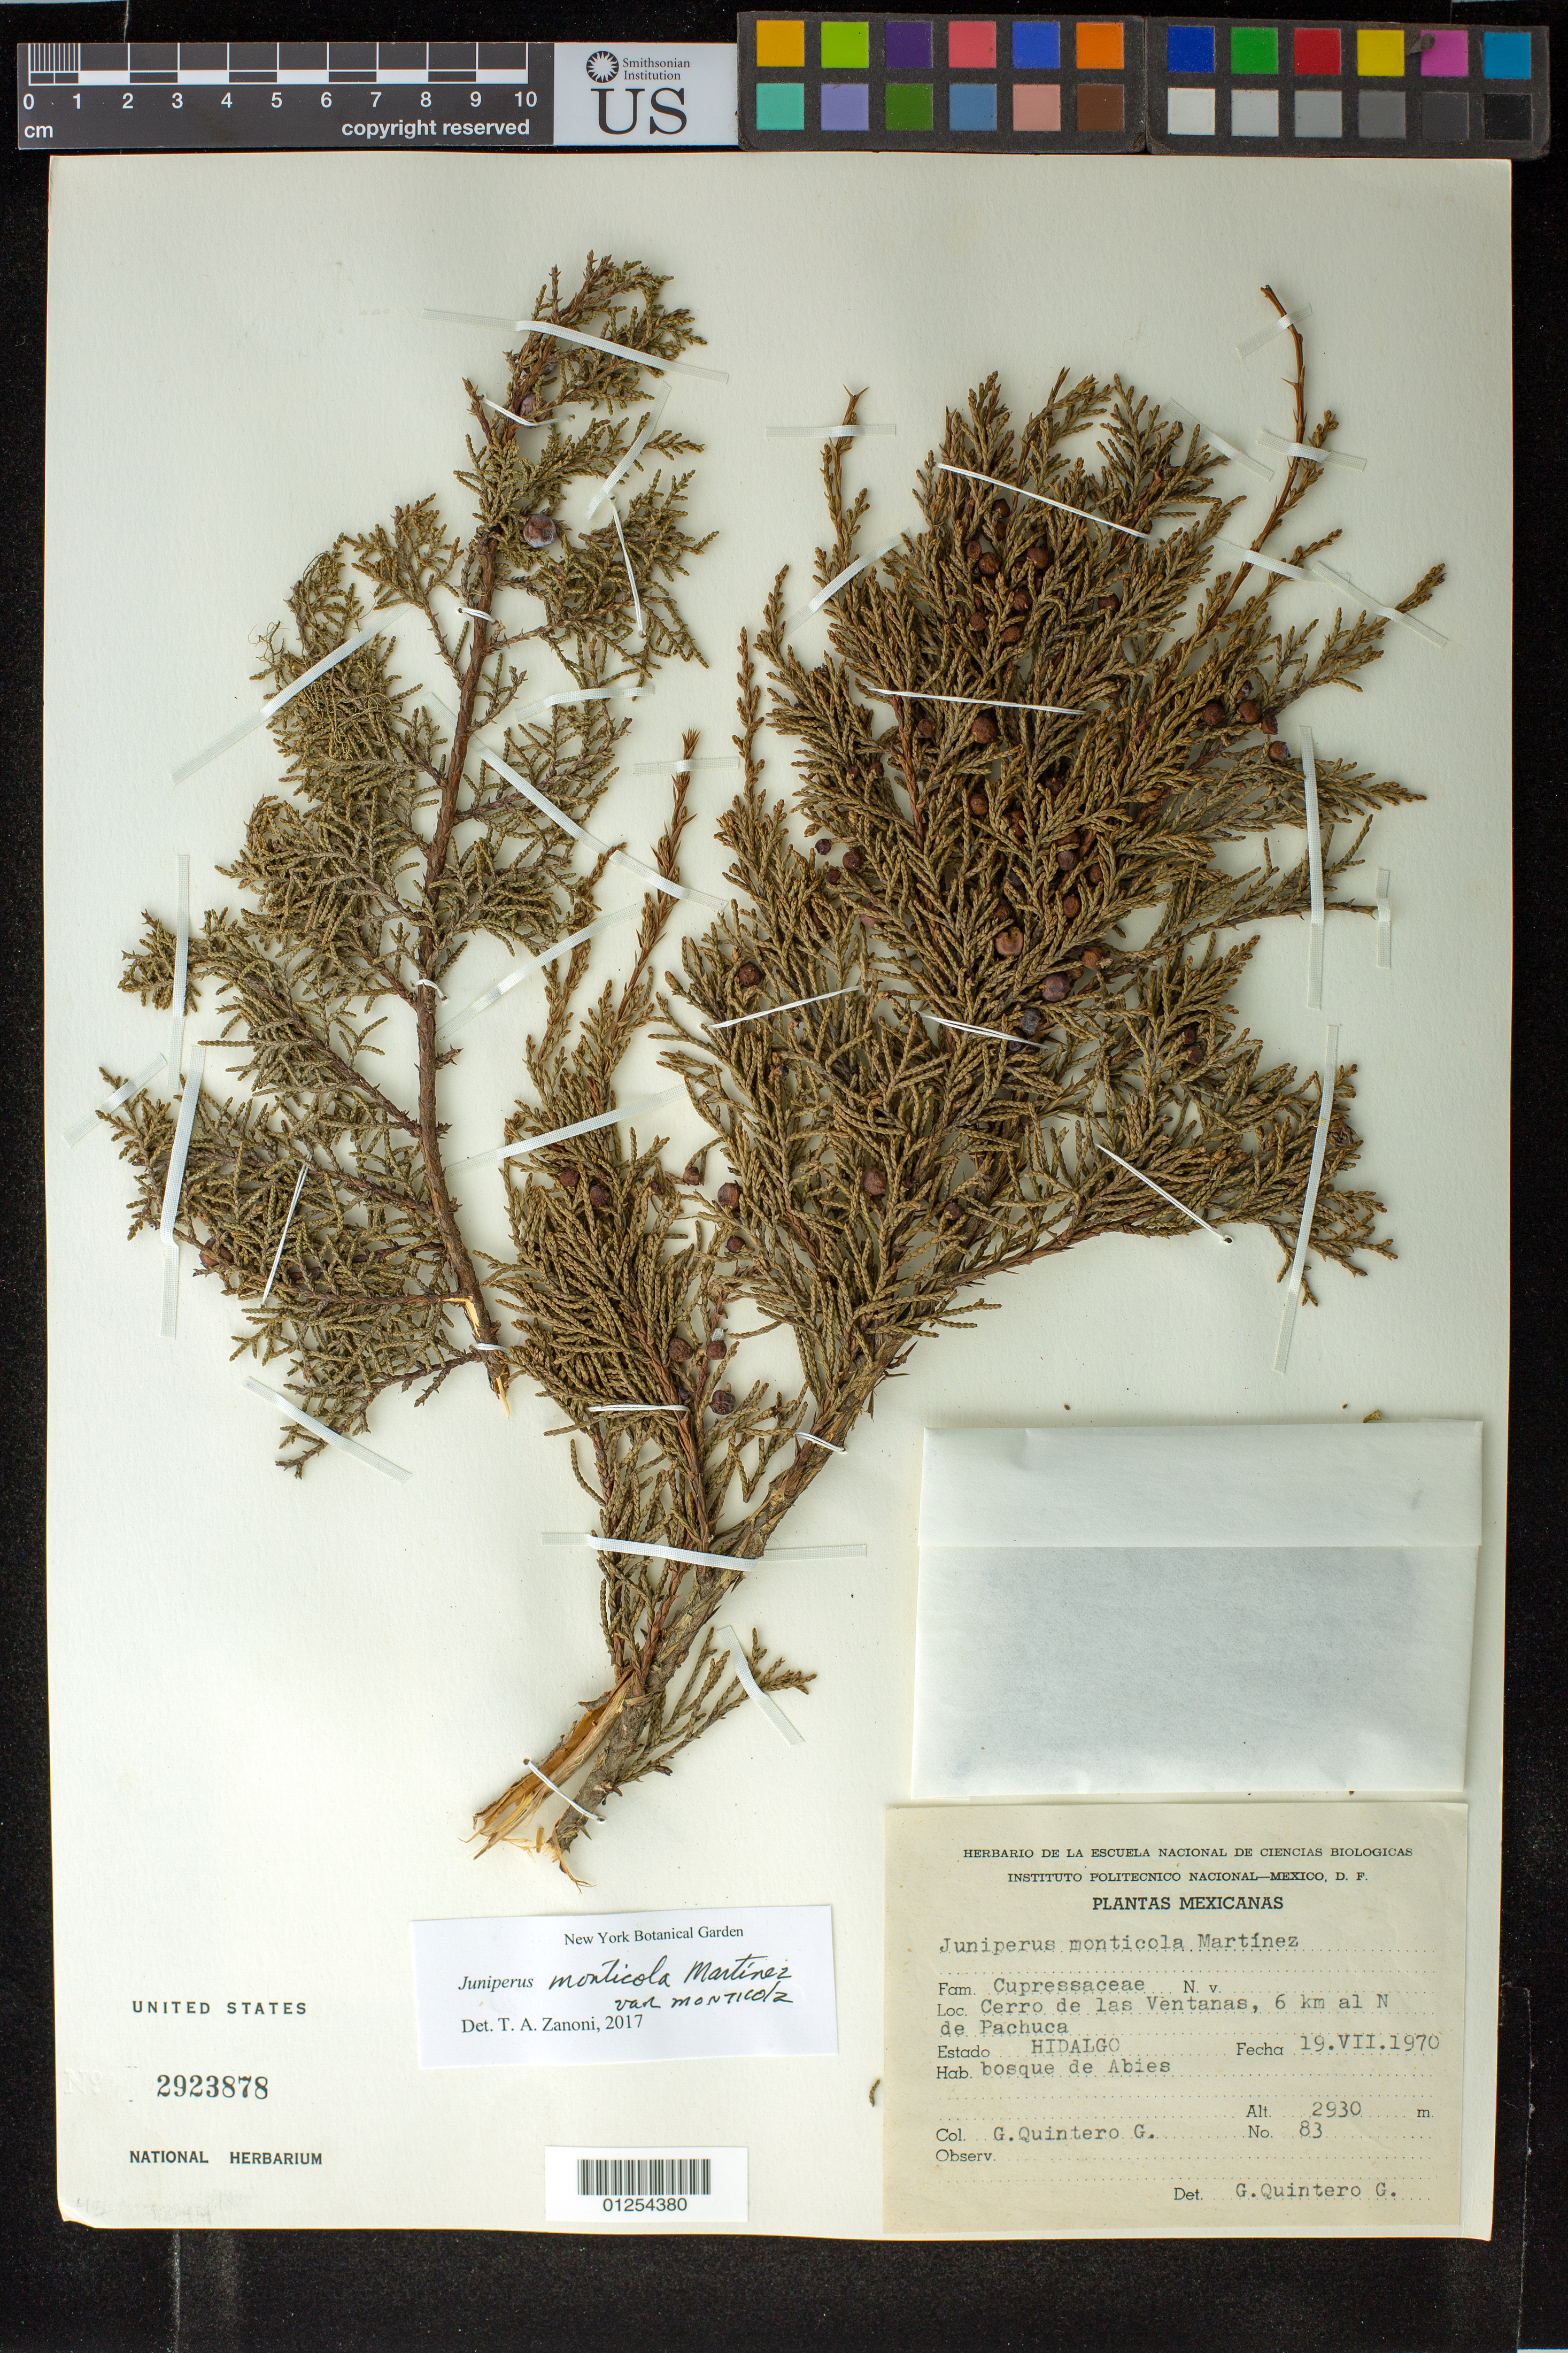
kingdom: Plantae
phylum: Tracheophyta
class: Pinopsida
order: Pinales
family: Cupressaceae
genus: Juniperus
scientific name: Juniperus monticola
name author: Martínez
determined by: Zanoni, T. A., (NY), New York Botanical Garden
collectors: L. Quintero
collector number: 83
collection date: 1970-07-19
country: Mexico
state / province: Hidalgo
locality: Cerro de las Ventanas, 6 km al N de Pachuca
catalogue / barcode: US 2923878